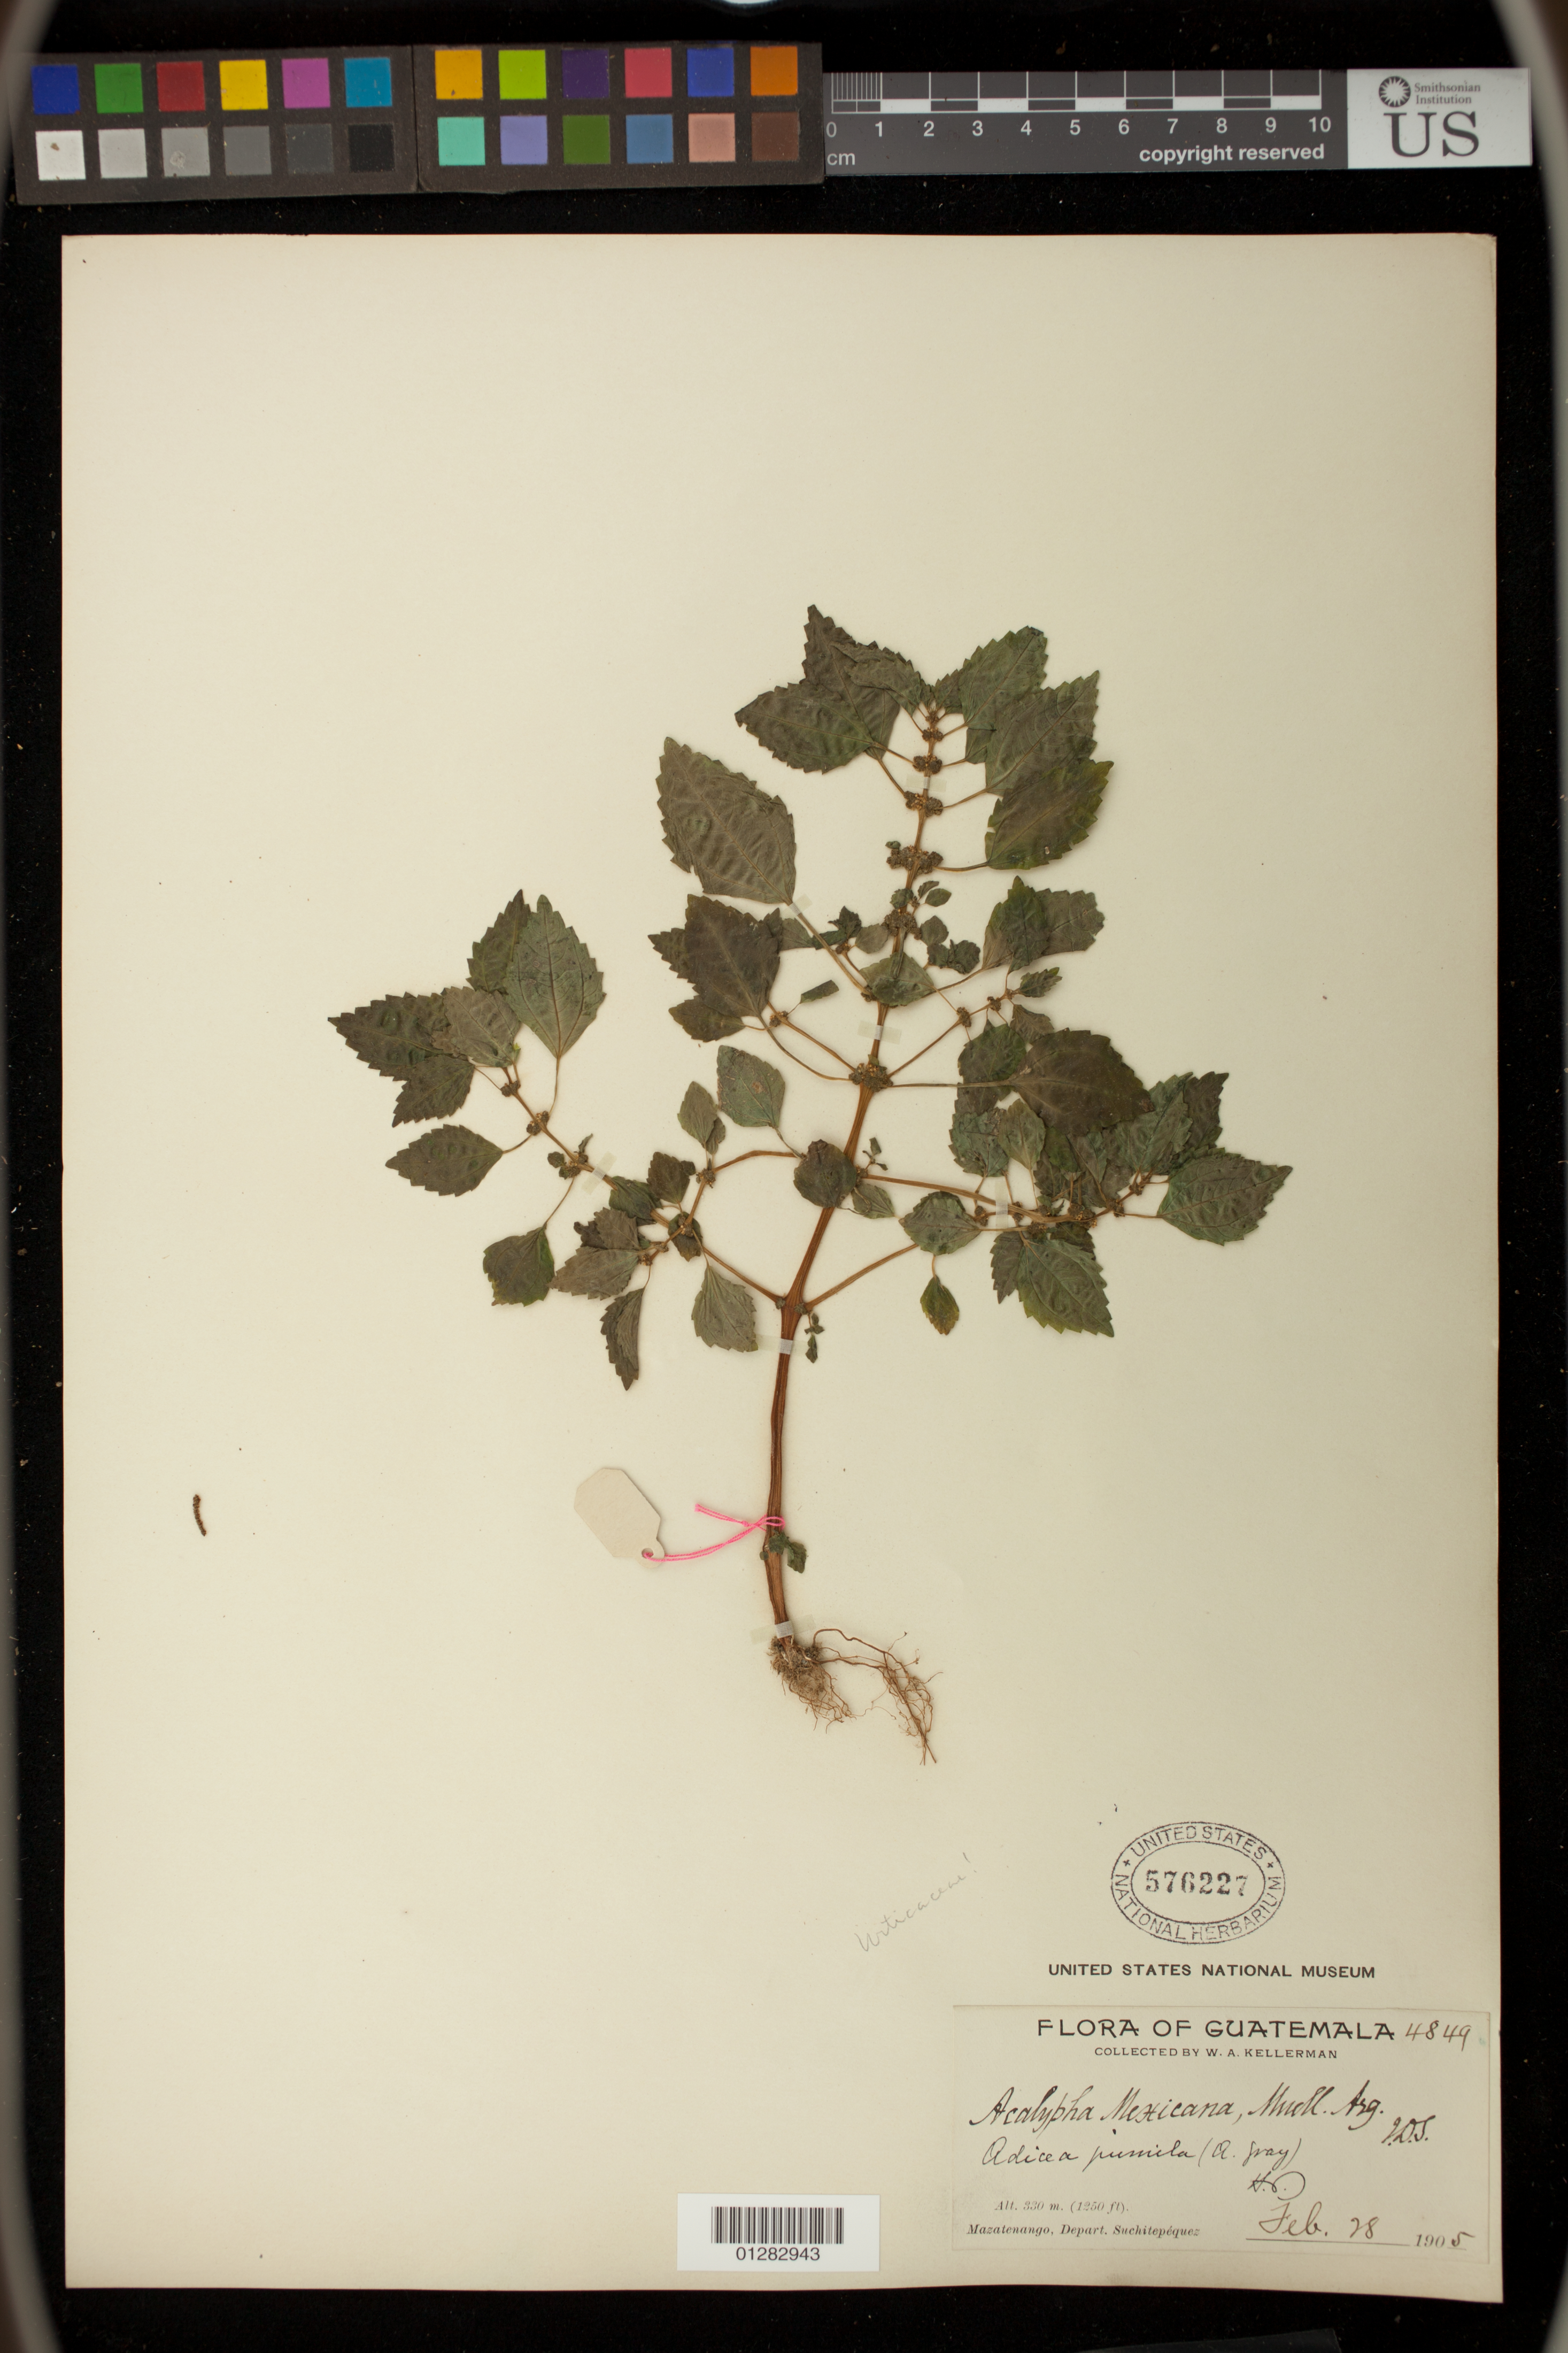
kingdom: Plantae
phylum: Tracheophyta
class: Magnoliopsida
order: Malpighiales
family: Euphorbiaceae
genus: Acalypha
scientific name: Acalypha sp.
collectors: W. A. Kellerman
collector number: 4849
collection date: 1905-02-28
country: Guatemala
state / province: Suchitepéquez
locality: Mazatenango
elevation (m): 101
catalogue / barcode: US 576227